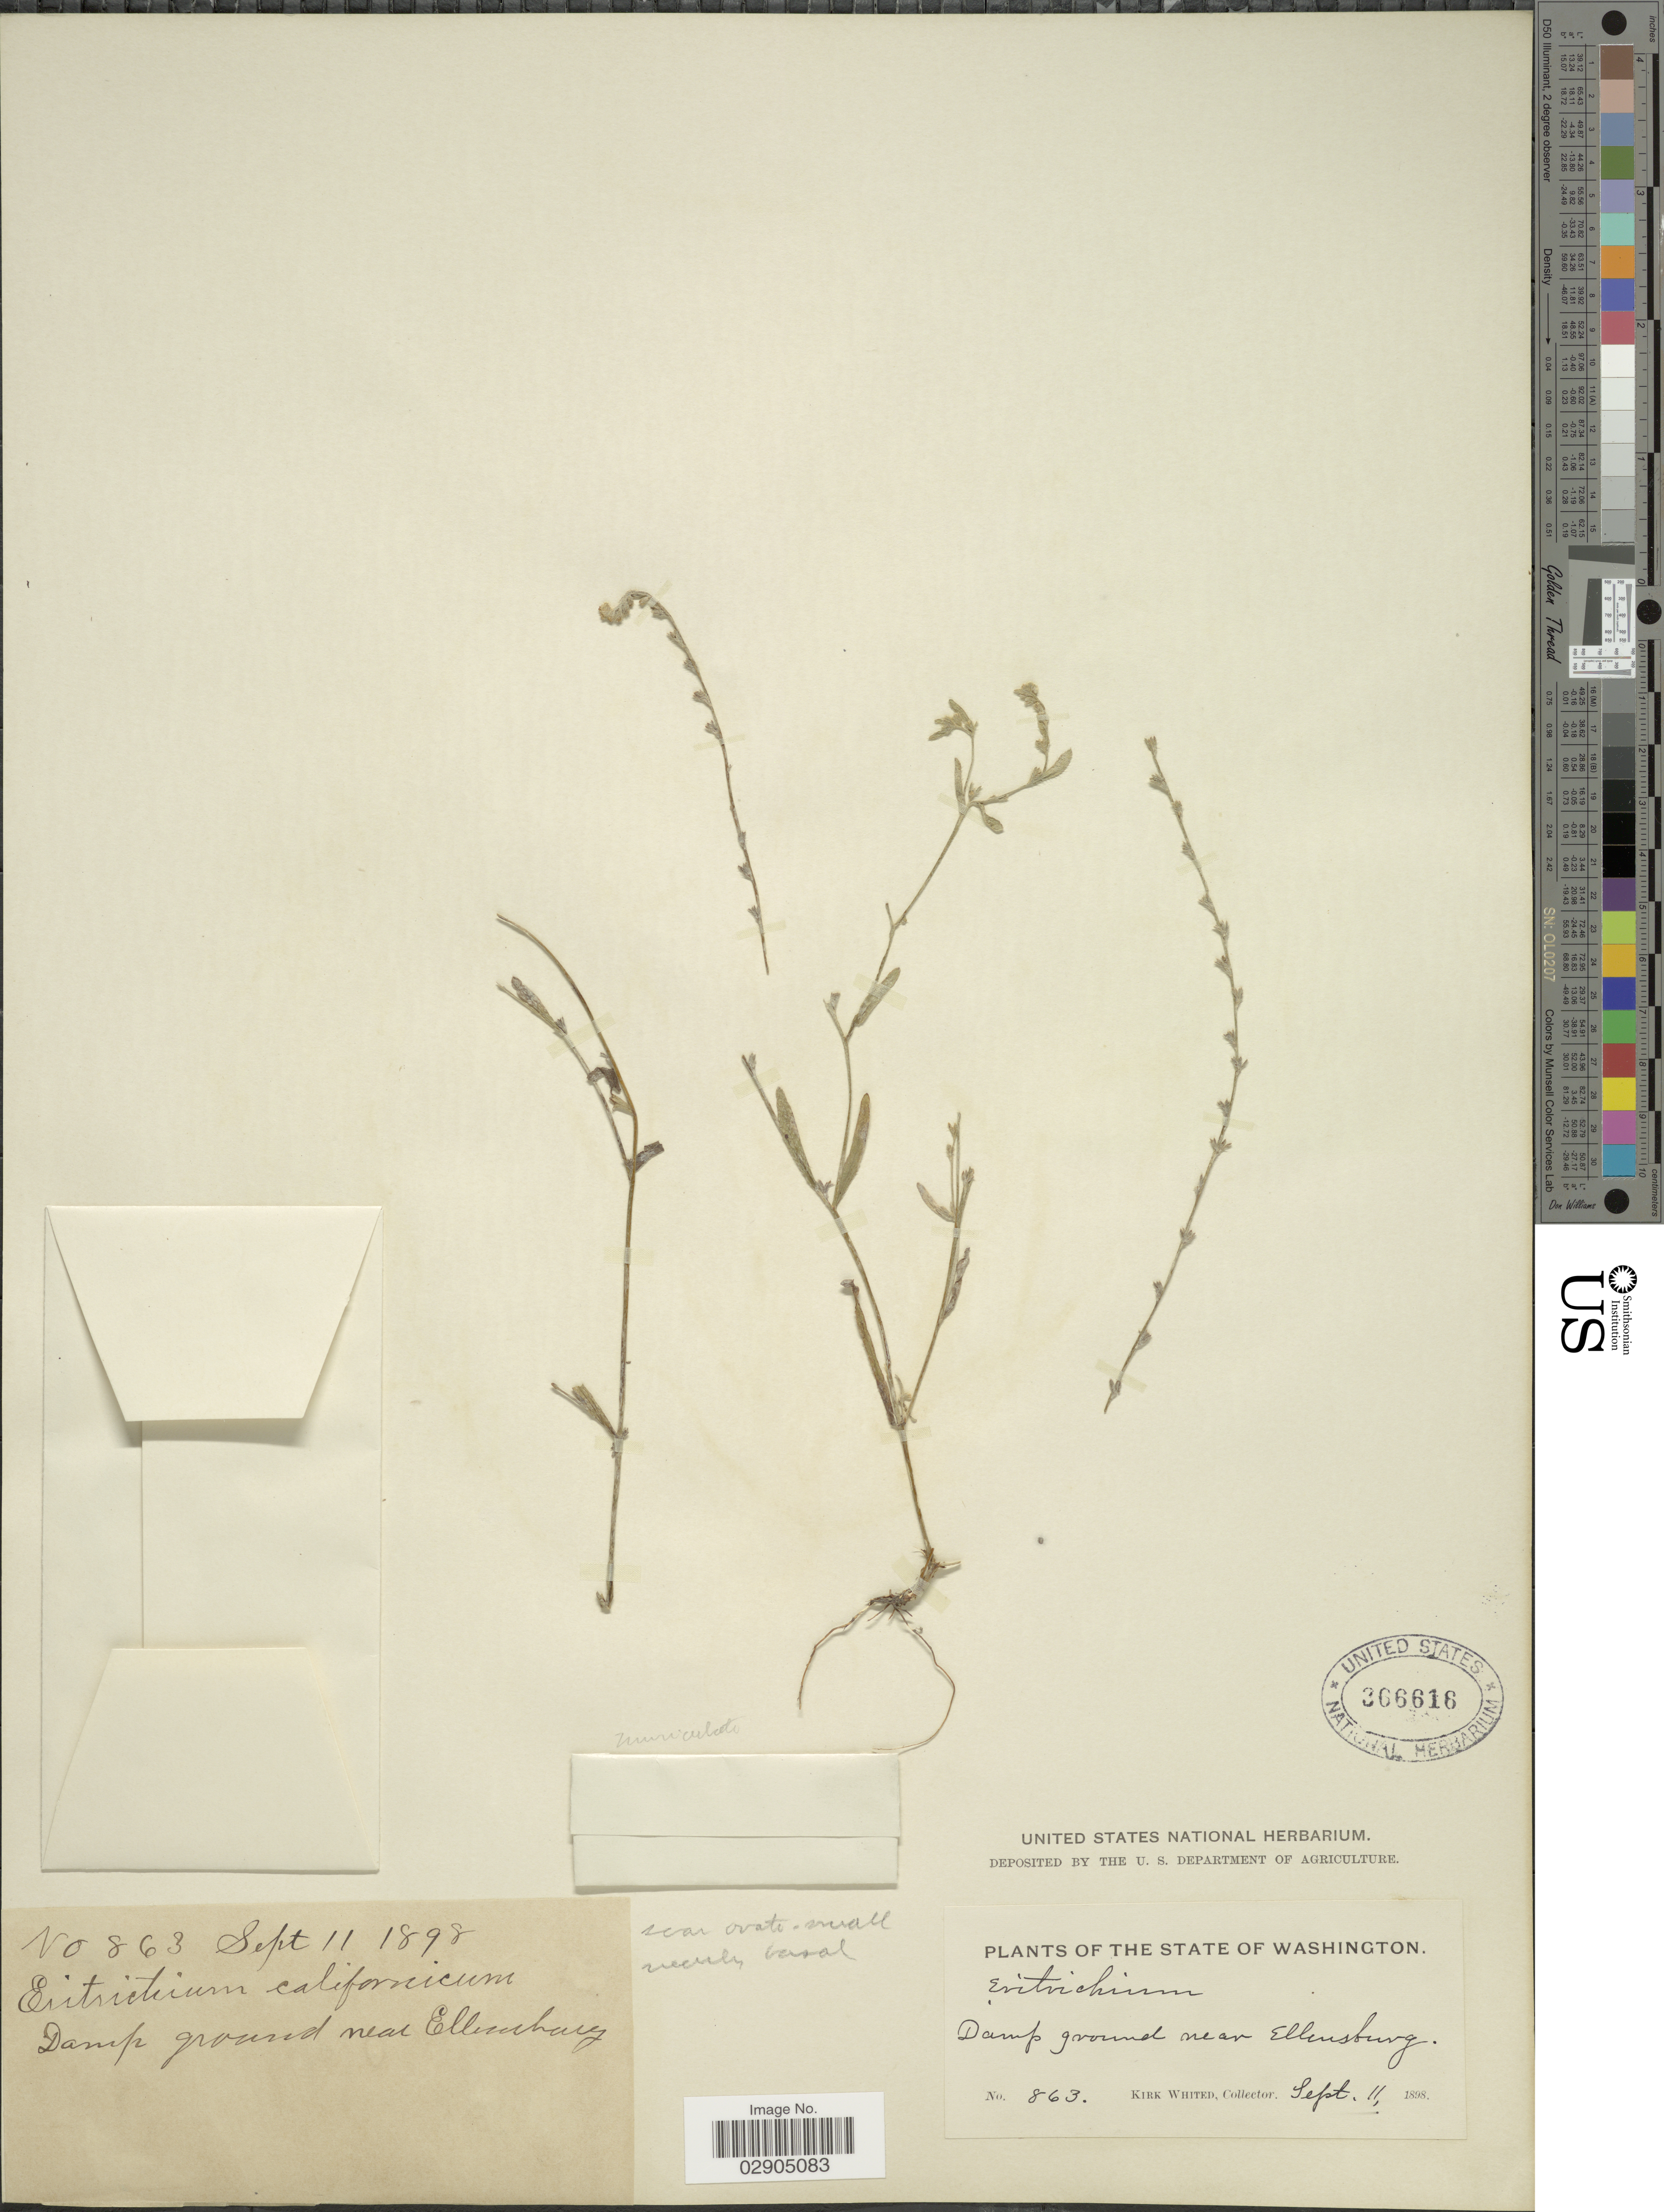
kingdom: Plantae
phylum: Tracheophyta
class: Magnoliopsida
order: Boraginales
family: Boraginaceae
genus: Allocarya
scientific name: Allocarya californica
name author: (Fisch. & C.A. Mey.) Greene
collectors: K. Whited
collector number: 863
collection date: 1898-09-11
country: United States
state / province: Washington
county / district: Kittitas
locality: The State of Washington. Damp ground near Ellensburg.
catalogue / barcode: US 366616